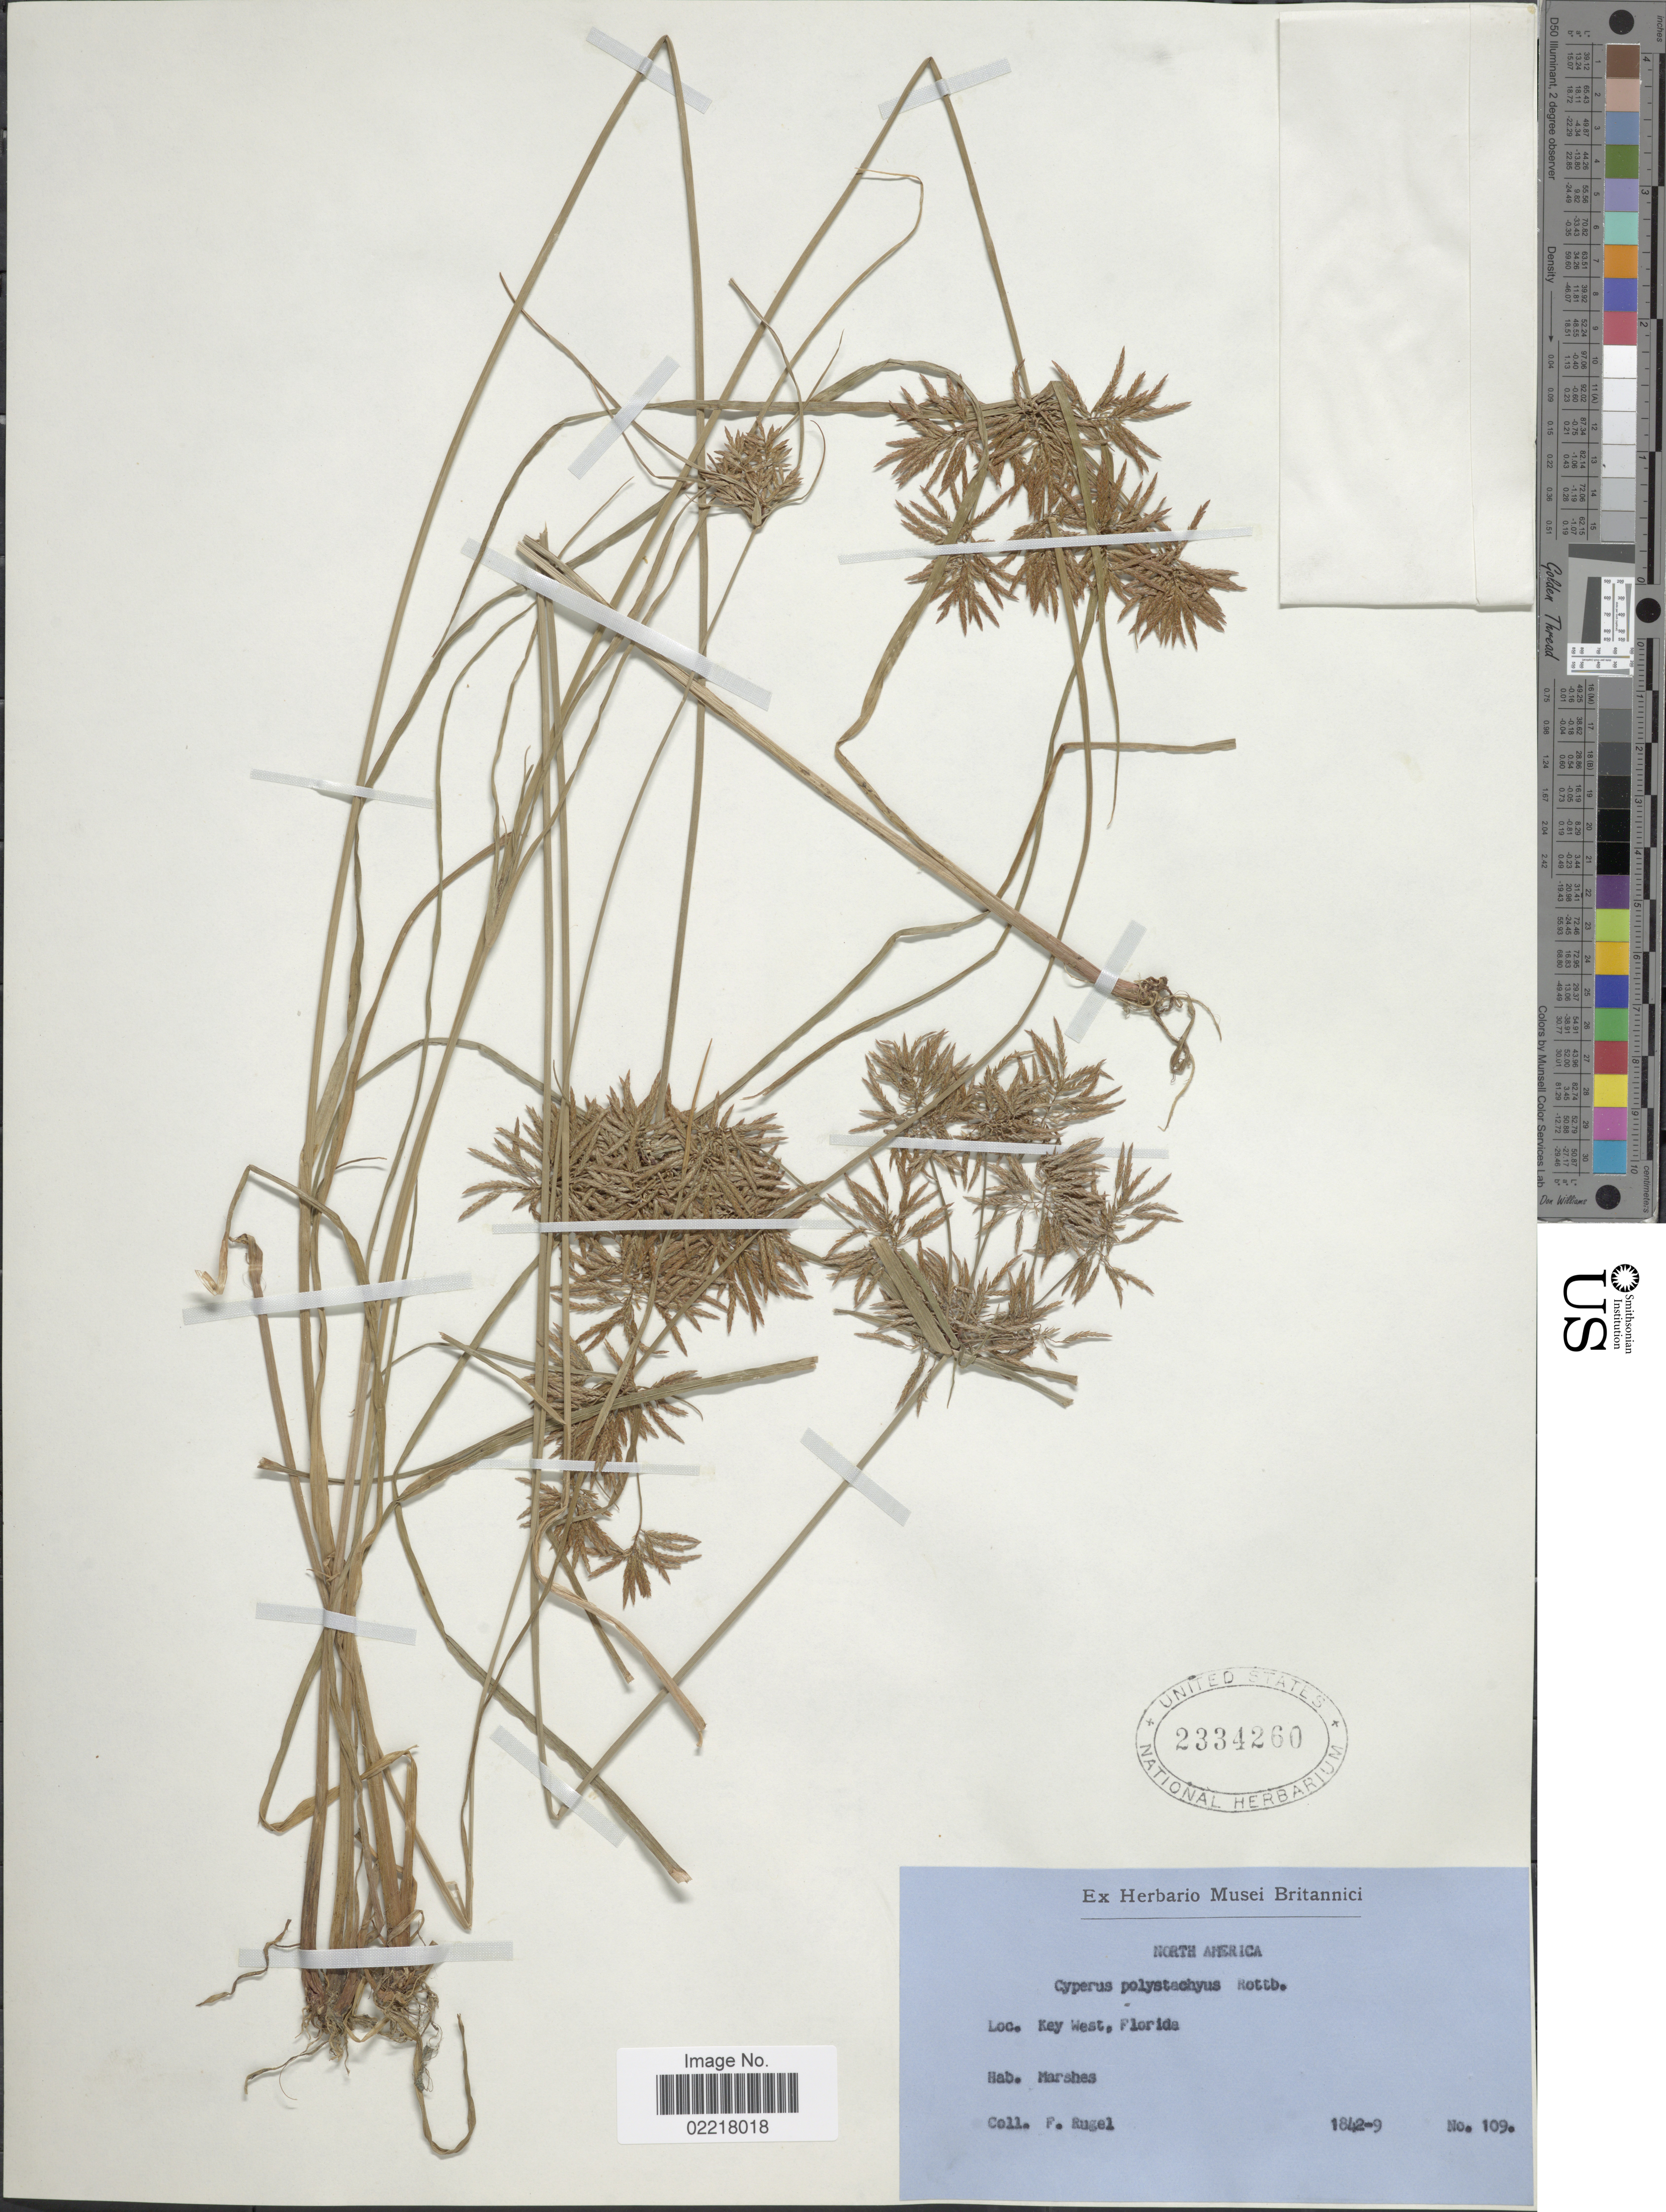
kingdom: Plantae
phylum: Tracheophyta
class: Liliopsida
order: Poales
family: Cyperaceae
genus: Cyperus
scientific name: Cyperus polystachyos var. texensis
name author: (Torr.) Fernald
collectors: F. Rugel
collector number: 109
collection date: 1842/1849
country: United States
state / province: Florida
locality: Key West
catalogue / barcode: US 2334260